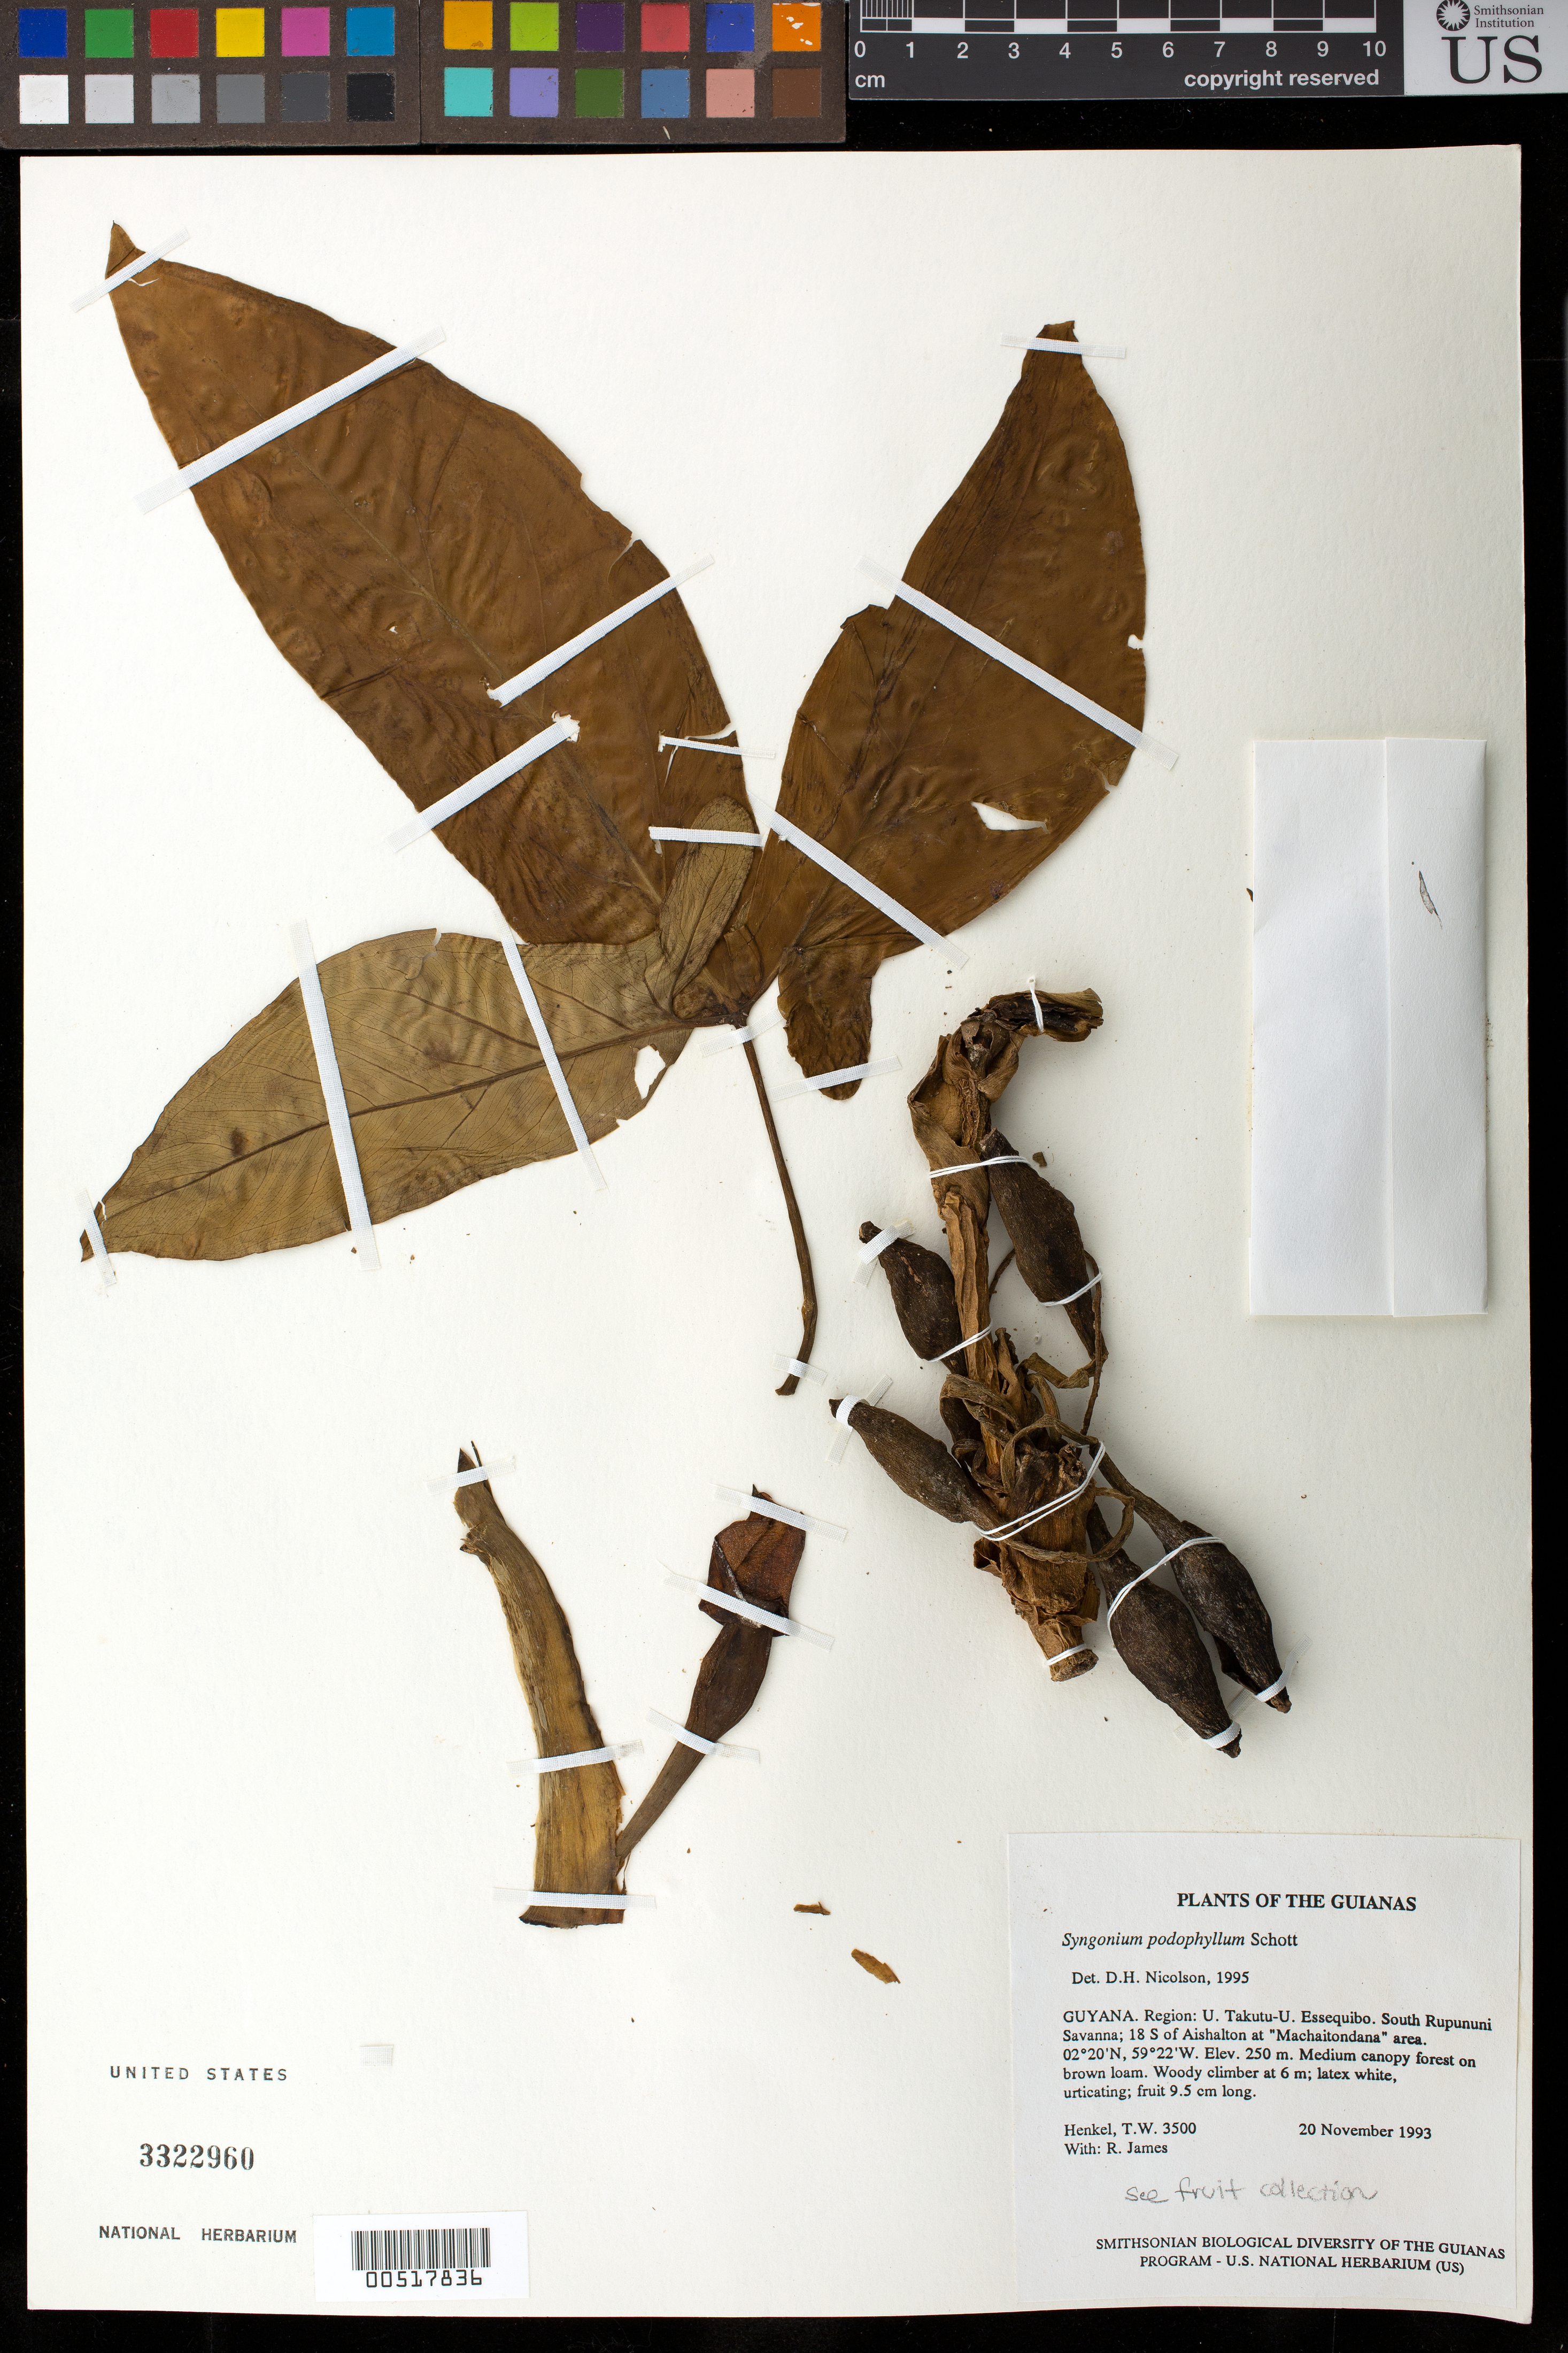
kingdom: Plantae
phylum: Tracheophyta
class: Liliopsida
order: Alismatales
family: Araceae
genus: Syngonium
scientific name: Syngonium podophyllum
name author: Schott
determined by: Nicolson, Dan H.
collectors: T. Henkel & R. James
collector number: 3500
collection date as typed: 20 November 1993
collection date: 1993-11-20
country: Guyana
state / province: U. Takutu-U. Essequibo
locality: South Rupununi Savanna; 18 S of Aishalton at "Machaitondana" area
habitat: Medium canopy forest on brown loam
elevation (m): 250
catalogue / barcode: US 3322960